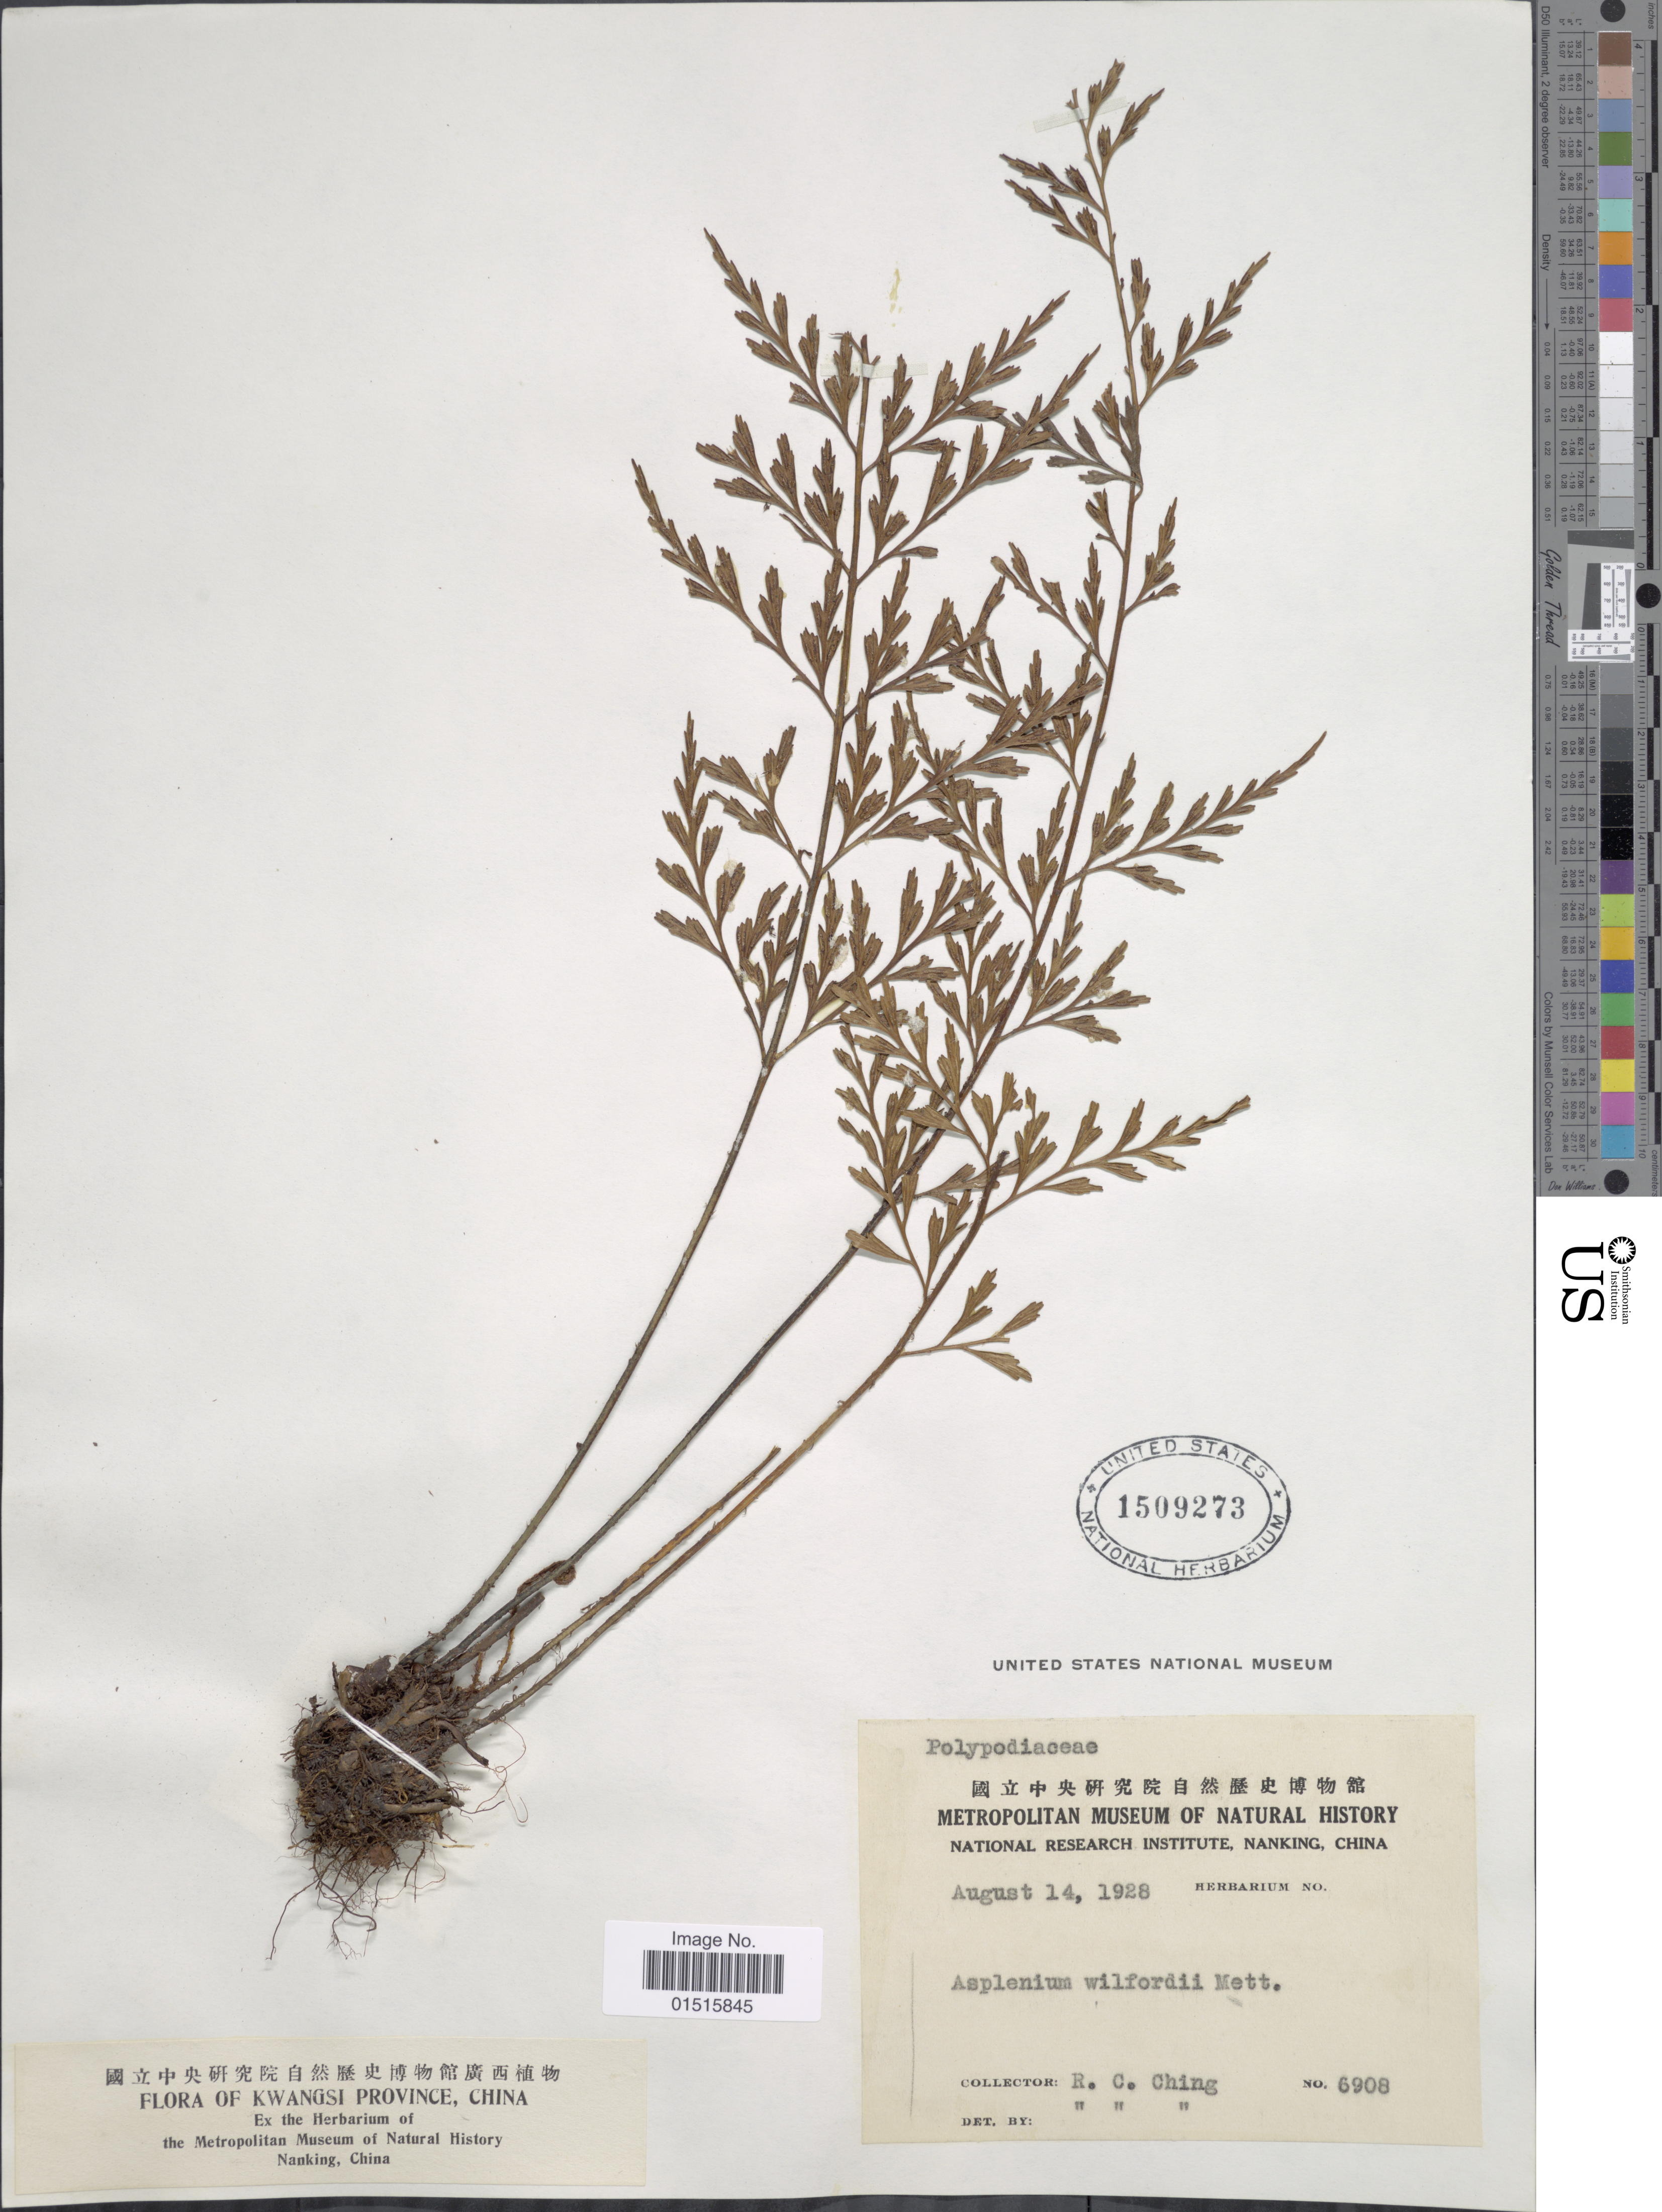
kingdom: Plantae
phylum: Tracheophyta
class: Polypodiopsida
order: Polypodiales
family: Aspleniaceae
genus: Asplenium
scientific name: Asplenium wilfordii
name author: Mett. ex Kuhn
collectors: R. C. Ching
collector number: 6908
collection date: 1928-08-14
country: China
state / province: Guangxi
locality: Kwangsi Province.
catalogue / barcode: US 1509273